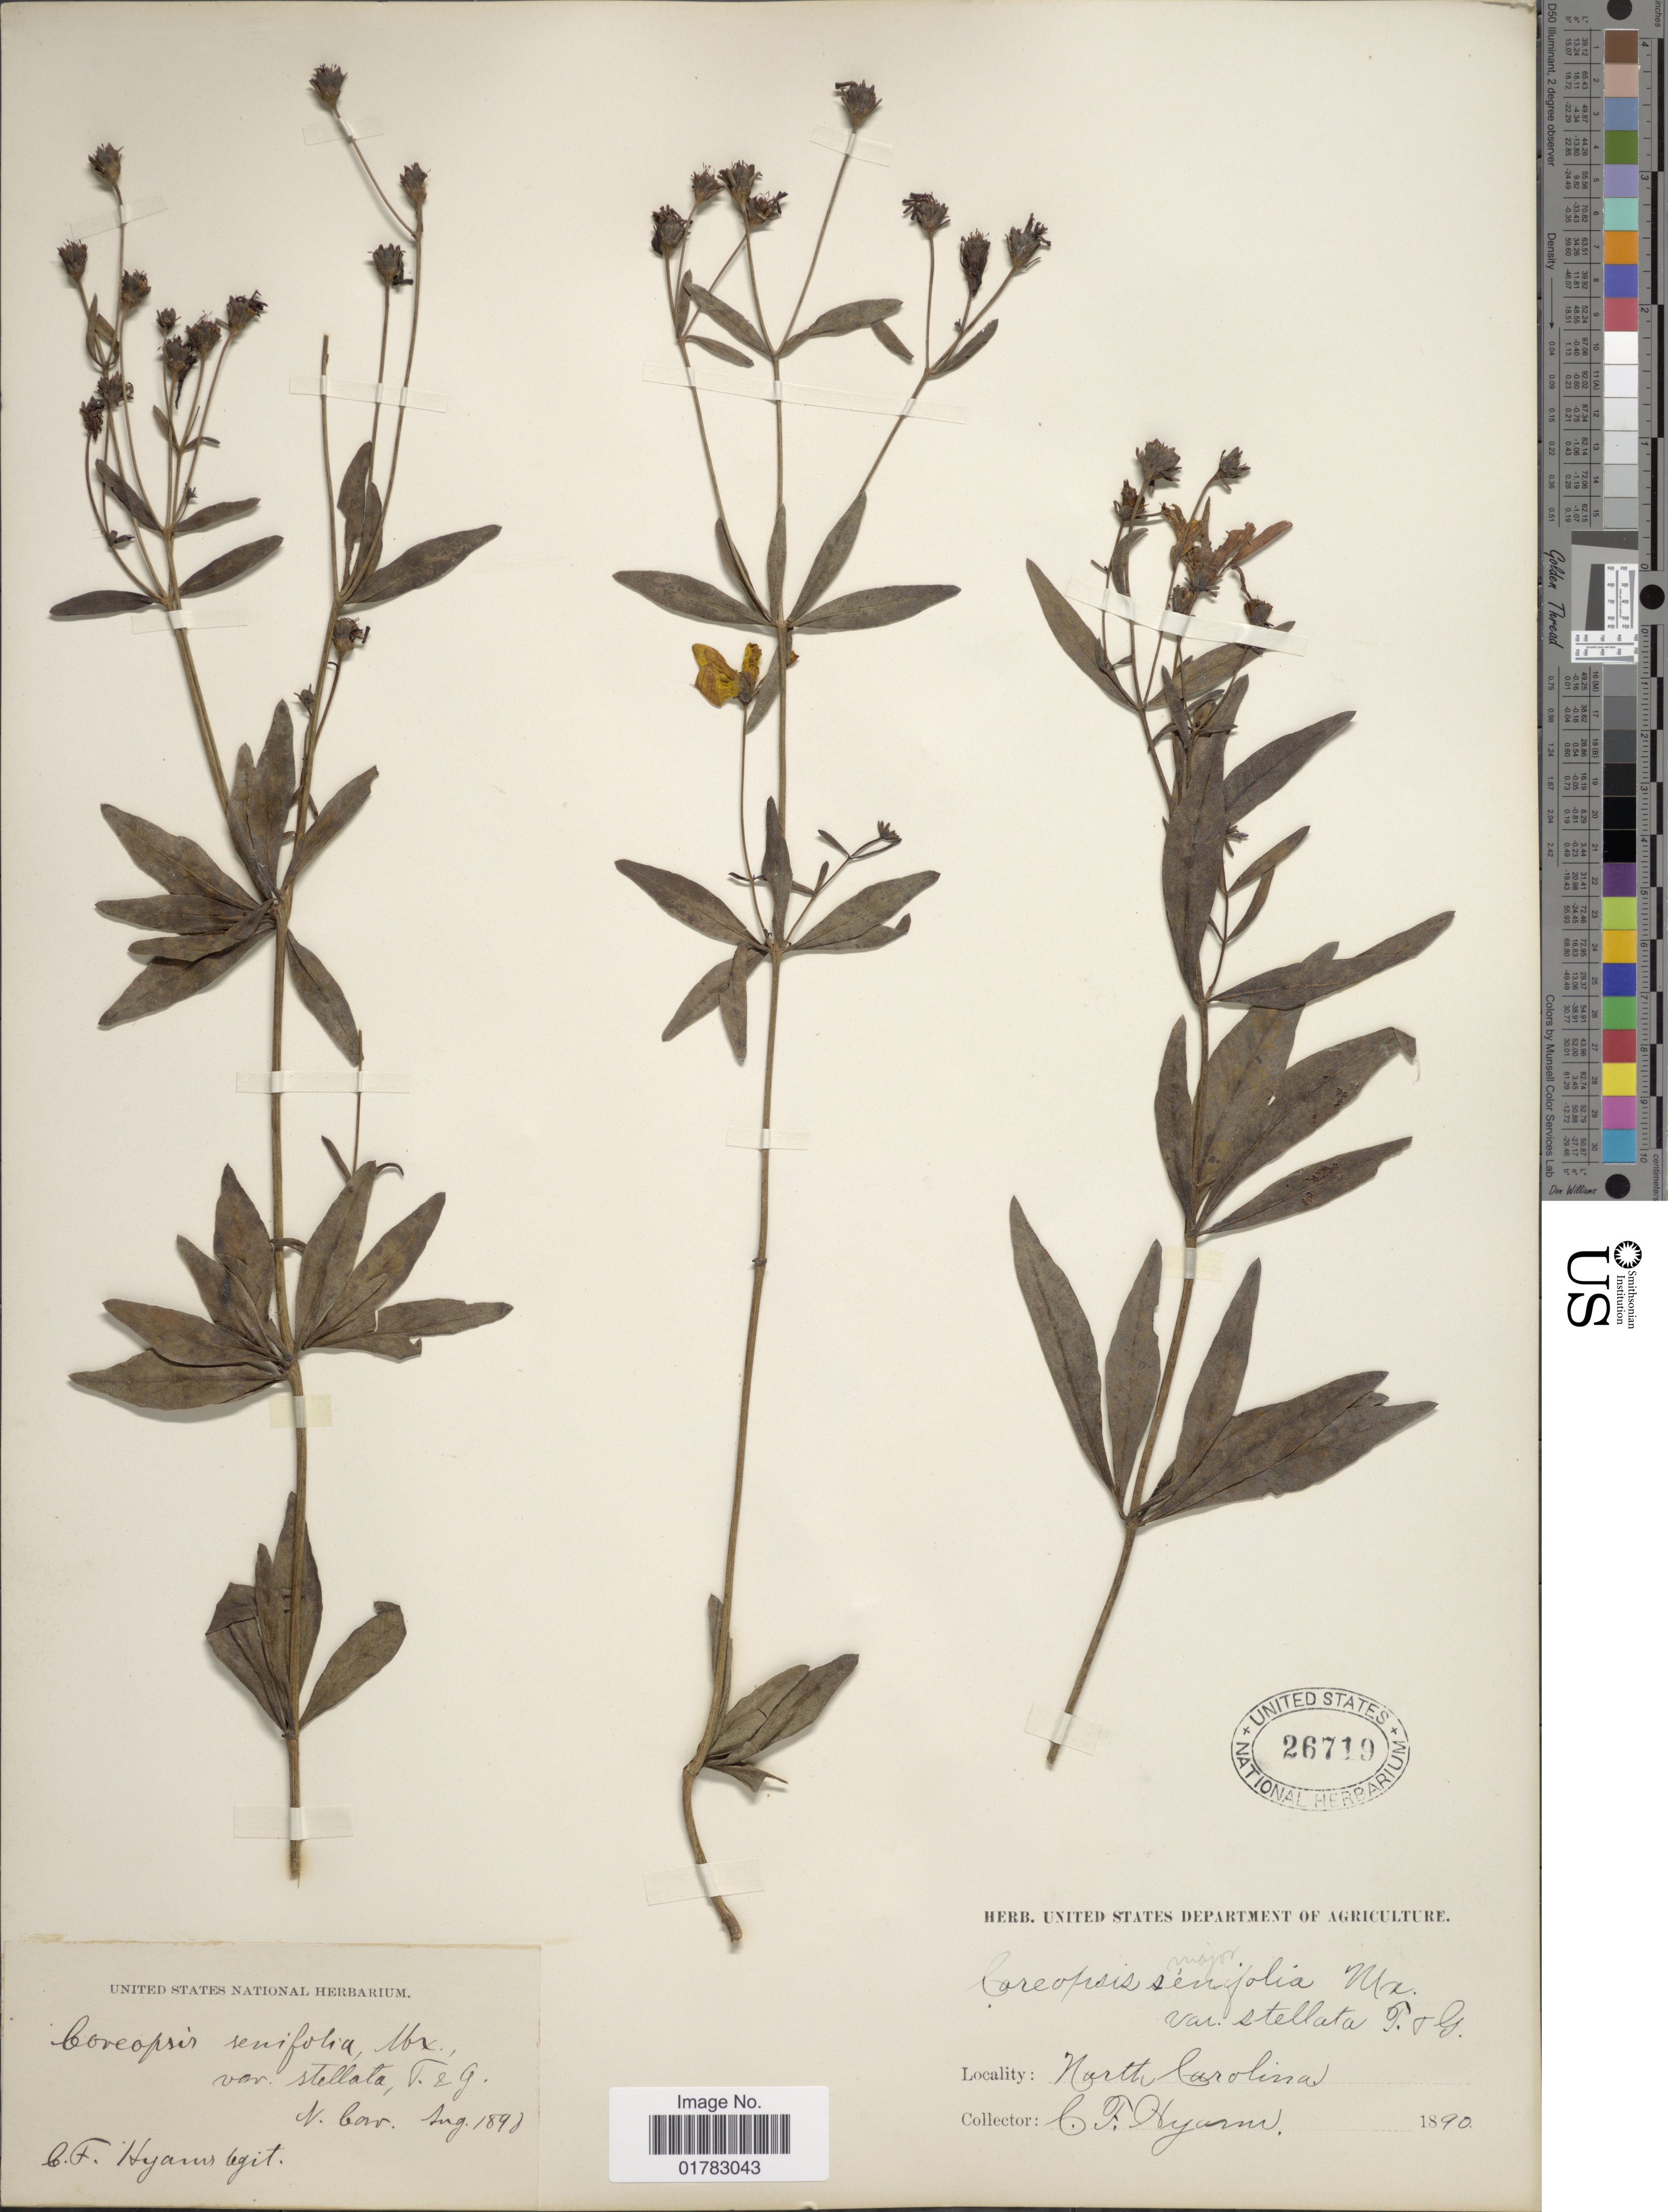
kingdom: Plantae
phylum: Tracheophyta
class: Magnoliopsida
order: Asterales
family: Asteraceae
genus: Coreopsis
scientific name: Coreopsis major var. stellata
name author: (Nutt.) Torr. & A. Gray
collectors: C. Hyams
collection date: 1890-08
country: United States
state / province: North Carolina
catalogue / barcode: US 26719